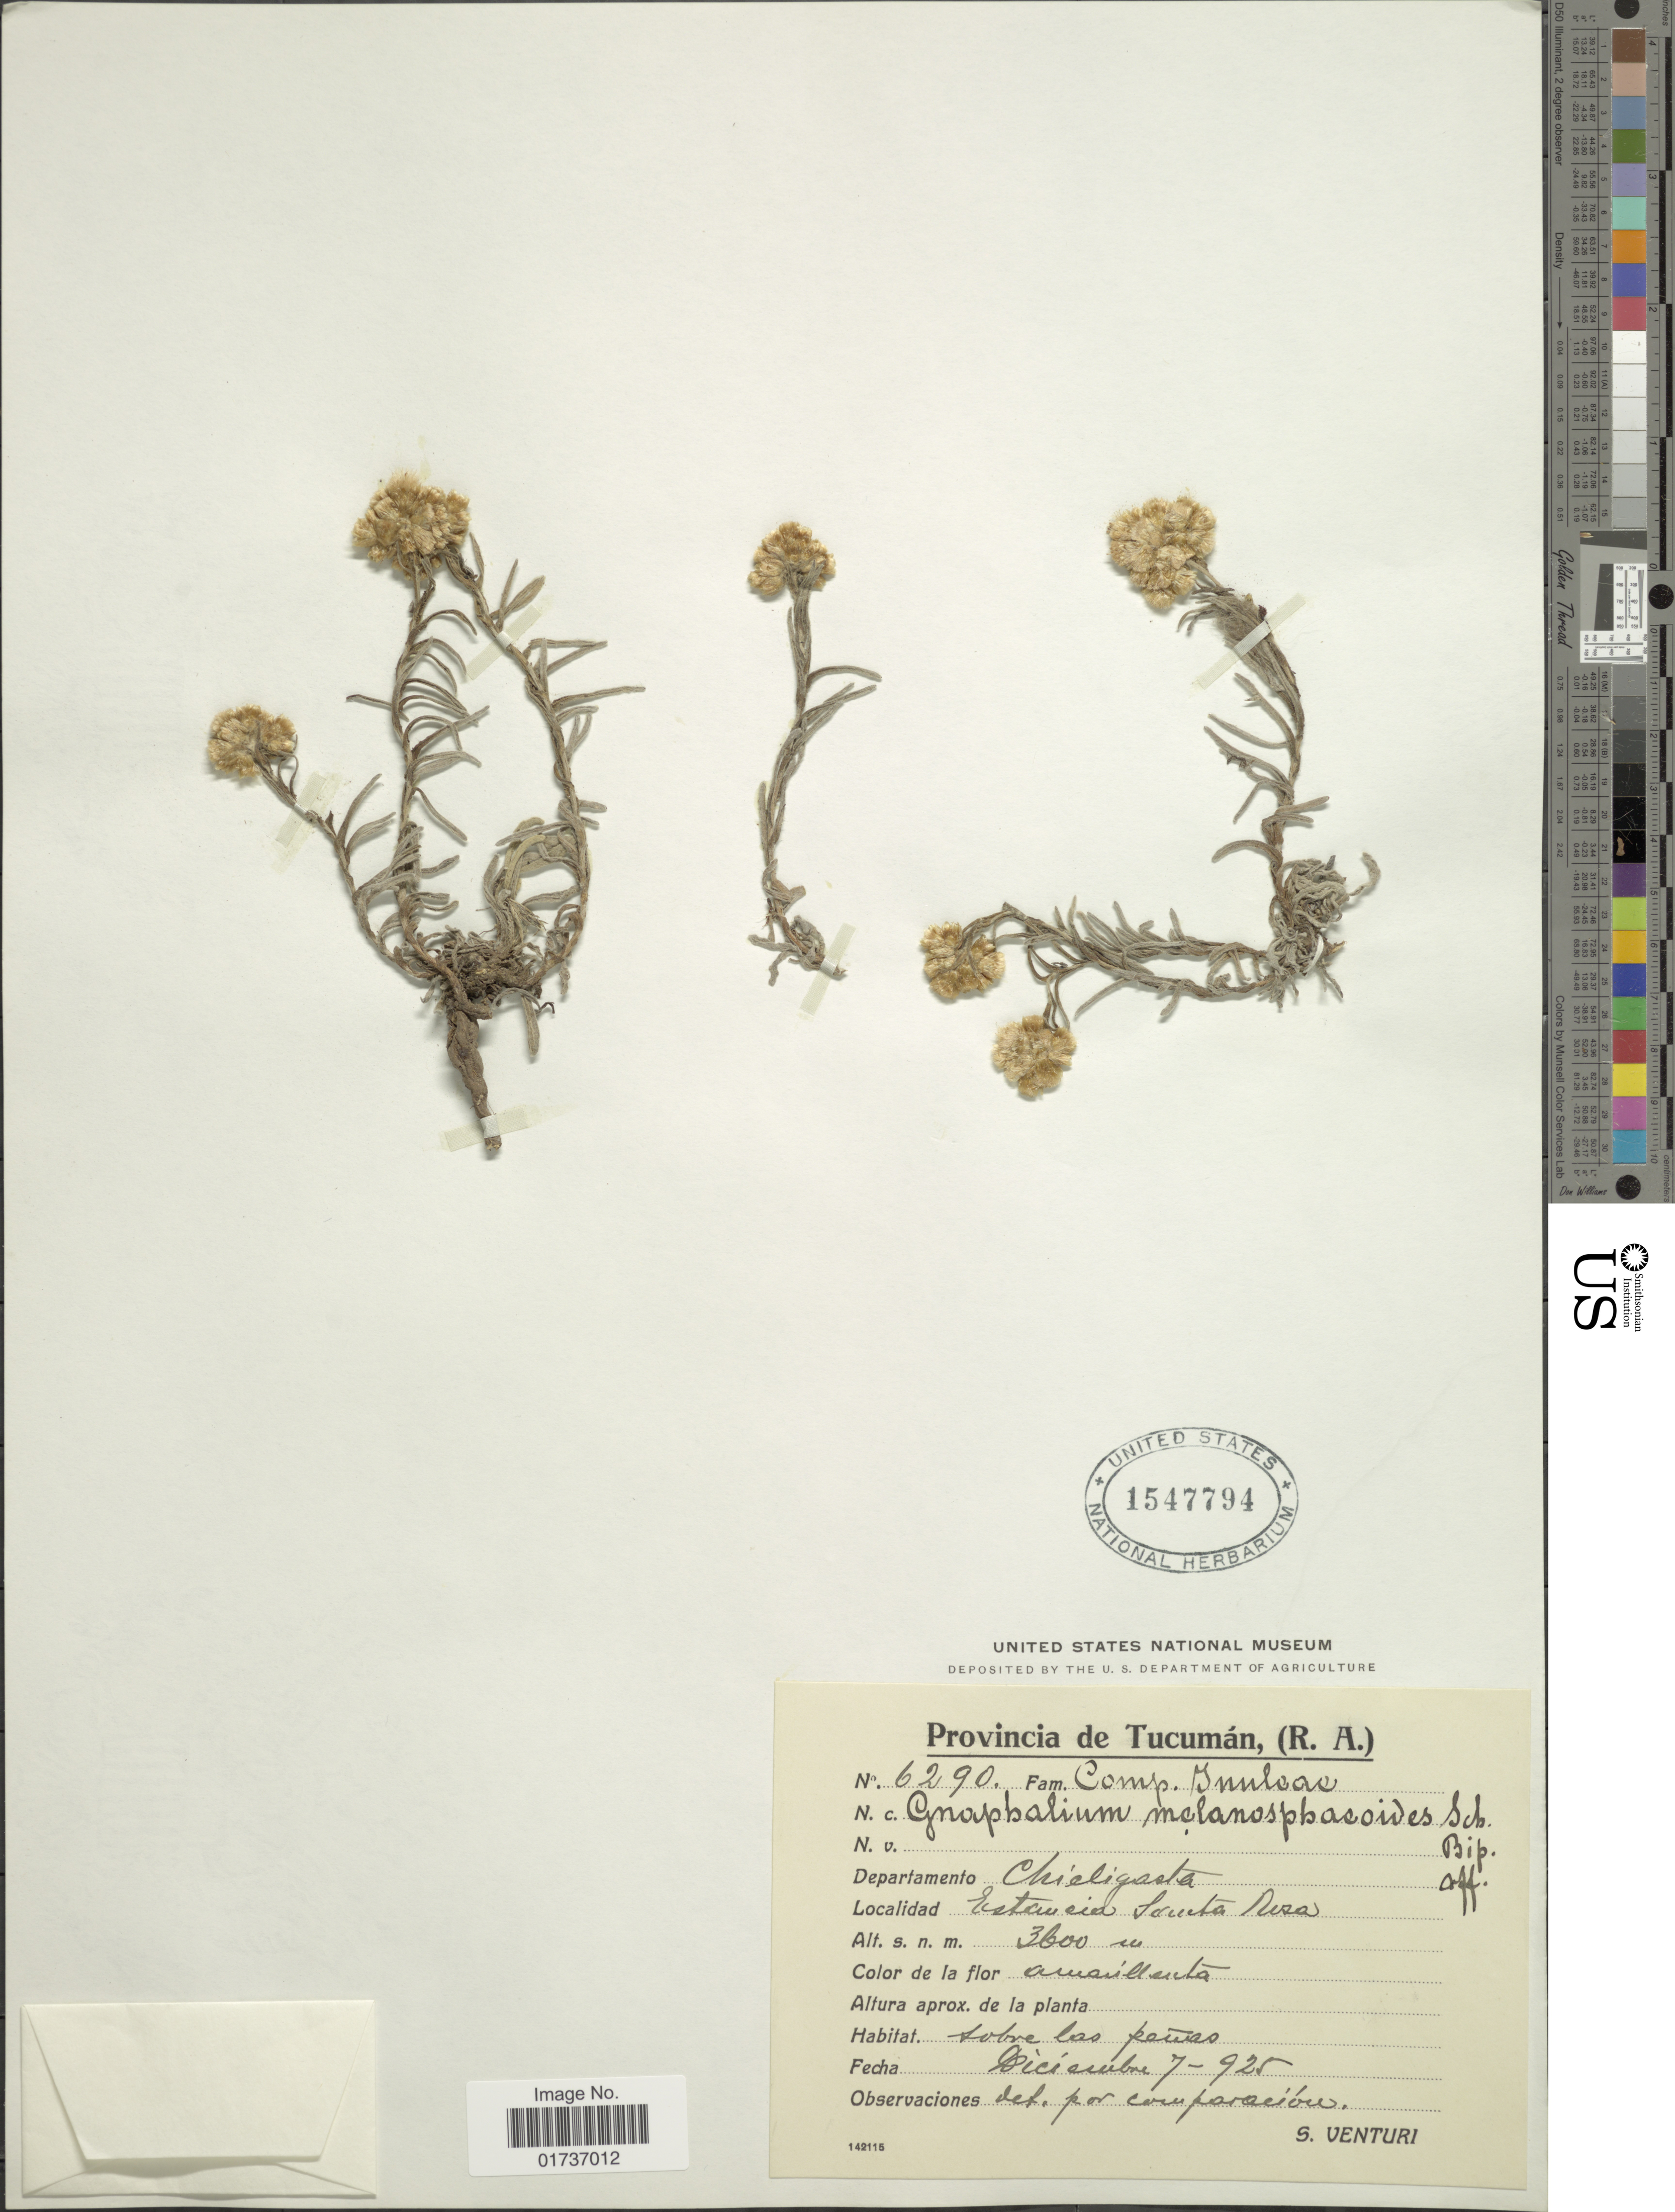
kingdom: Plantae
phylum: Tracheophyta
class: Magnoliopsida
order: Asterales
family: Asteraceae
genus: Gnaphalium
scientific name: Gnaphalium melanosphaeroides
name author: Sch. Bip. & Wedd.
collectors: S. Venturi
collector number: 6290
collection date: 1925-12-07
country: Argentina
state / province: Tucuman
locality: (R.A.), Departamento Chicligasta, Estancia Santa Rosa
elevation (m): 3600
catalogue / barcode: US 1547794